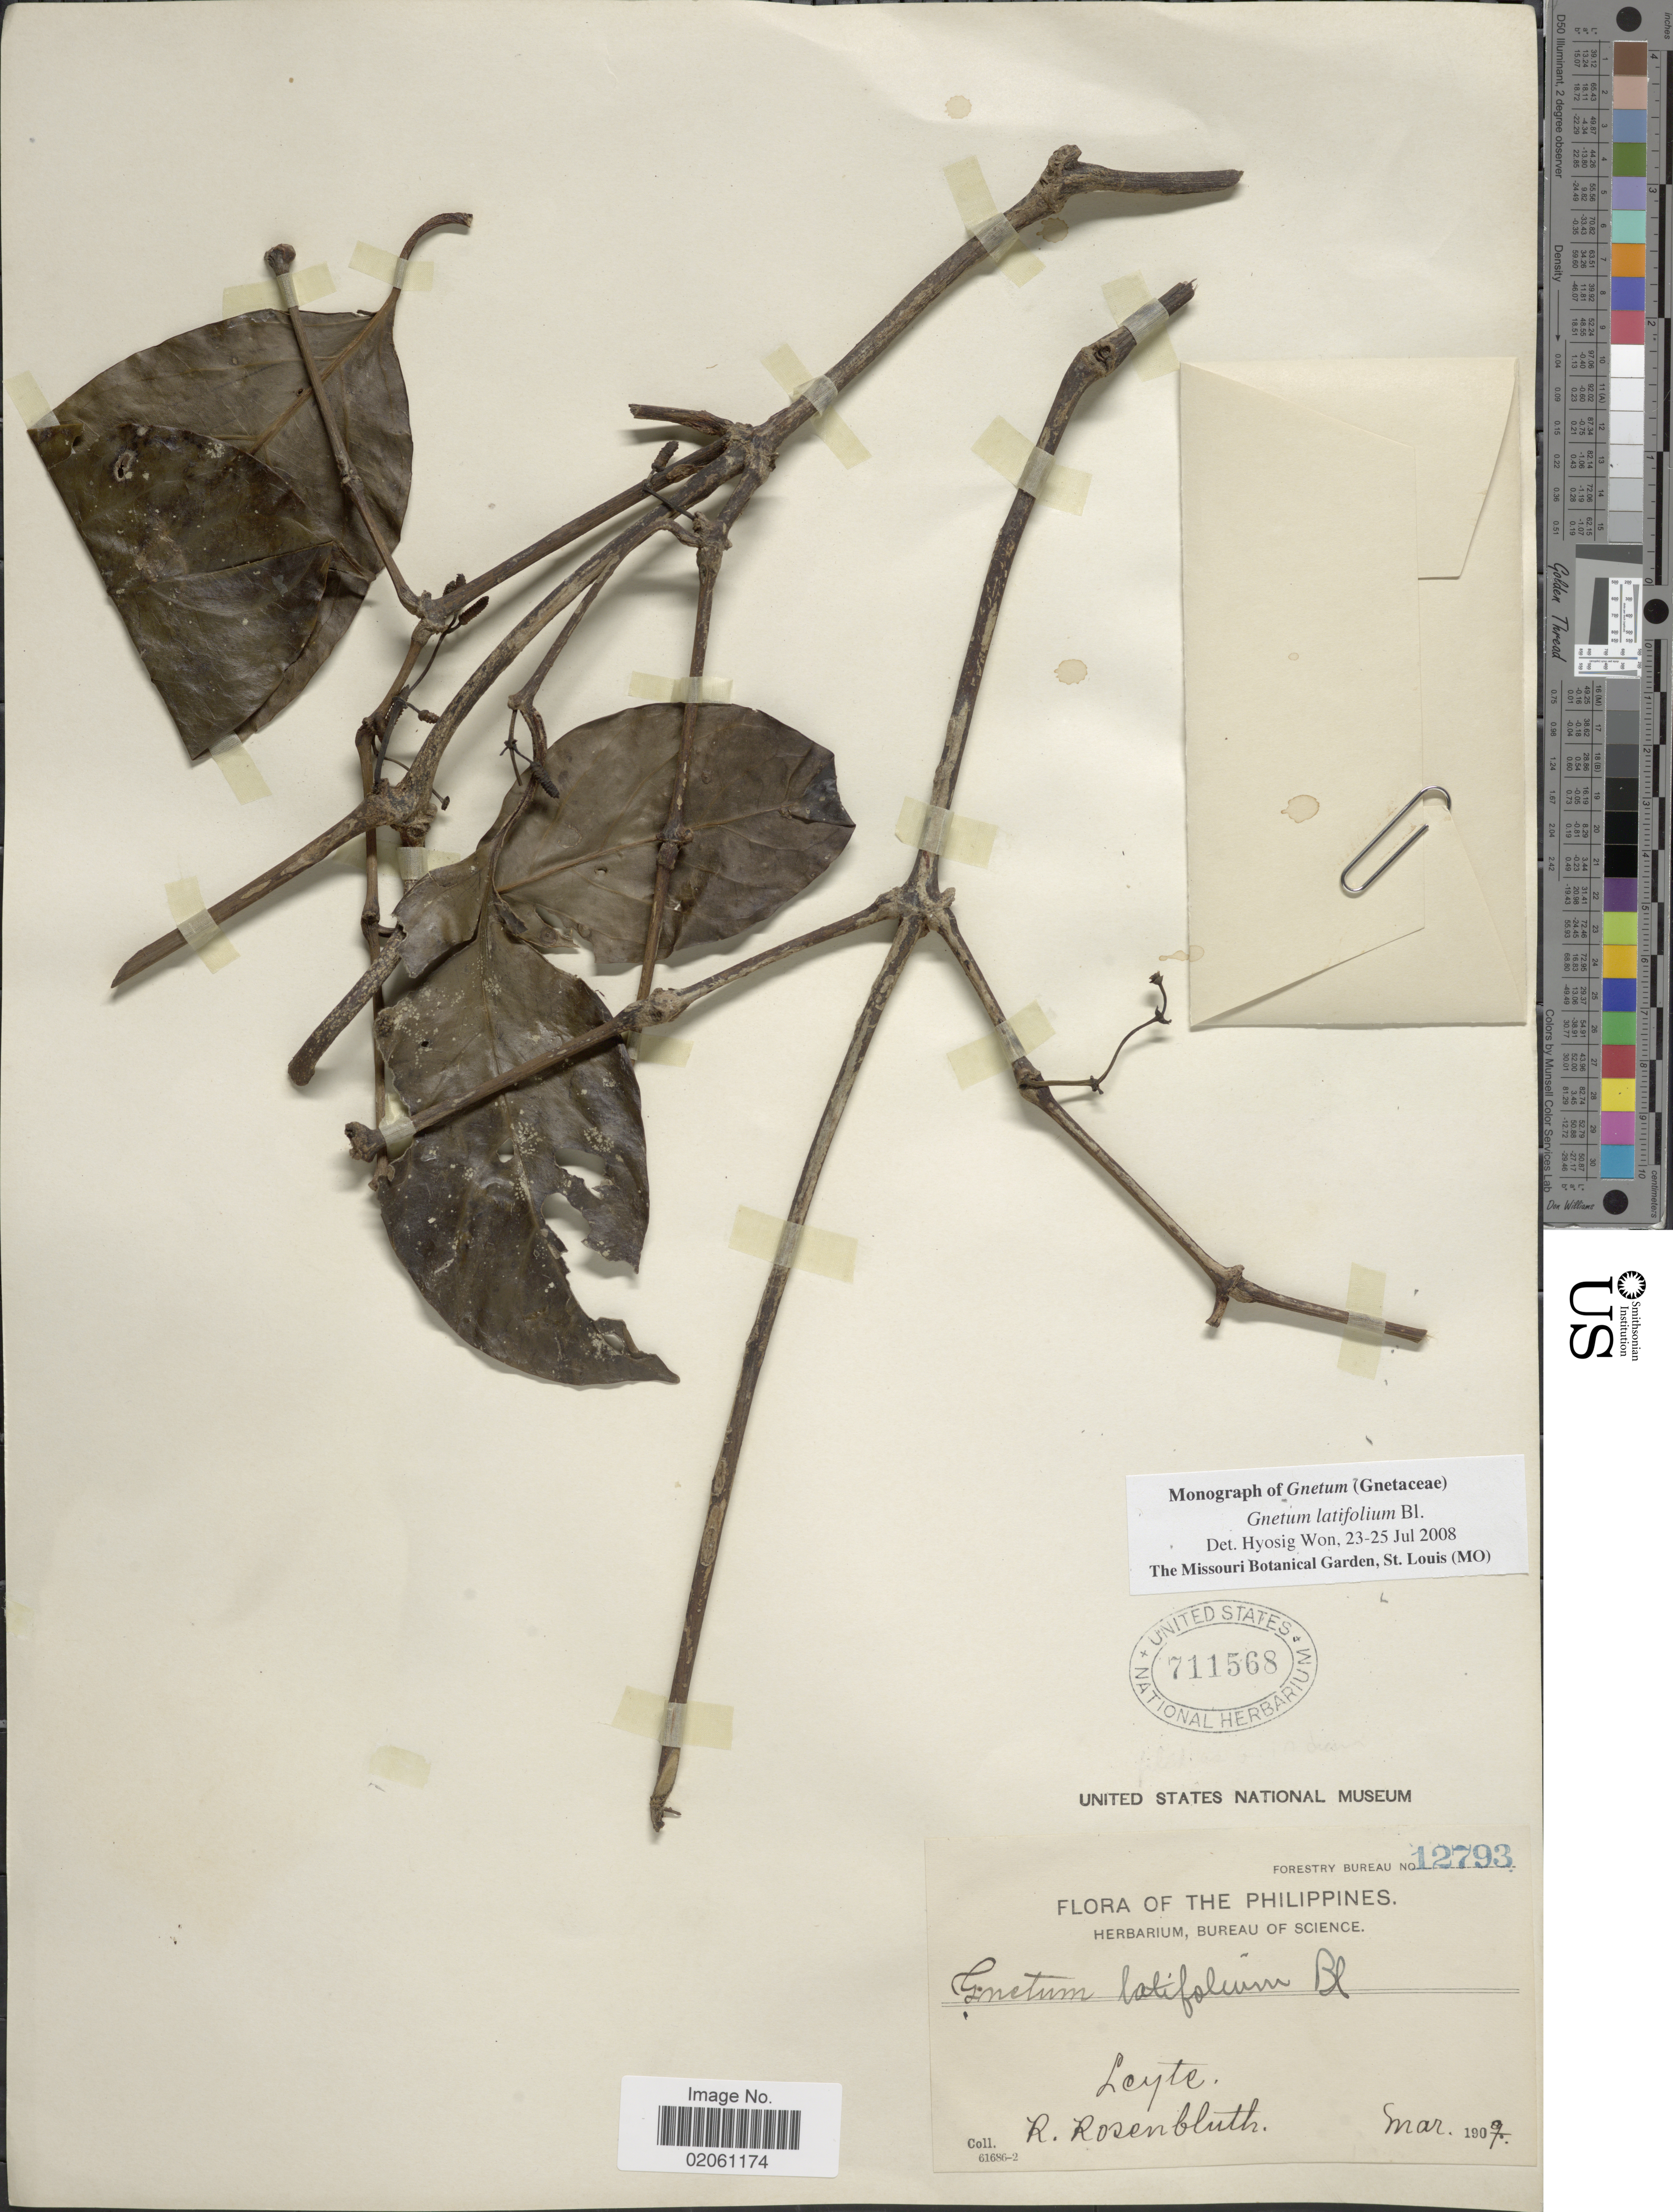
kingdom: Plantae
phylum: Tracheophyta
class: Gnetopsida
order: Gnetales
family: Gnetaceae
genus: Gnetum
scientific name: Gnetum indicum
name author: (Lour.) Merr.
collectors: R. Rosenbluth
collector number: Forestry Bureau 12793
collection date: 1907-03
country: Philippines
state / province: Eastern Visayas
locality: Leyte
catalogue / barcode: US 711568